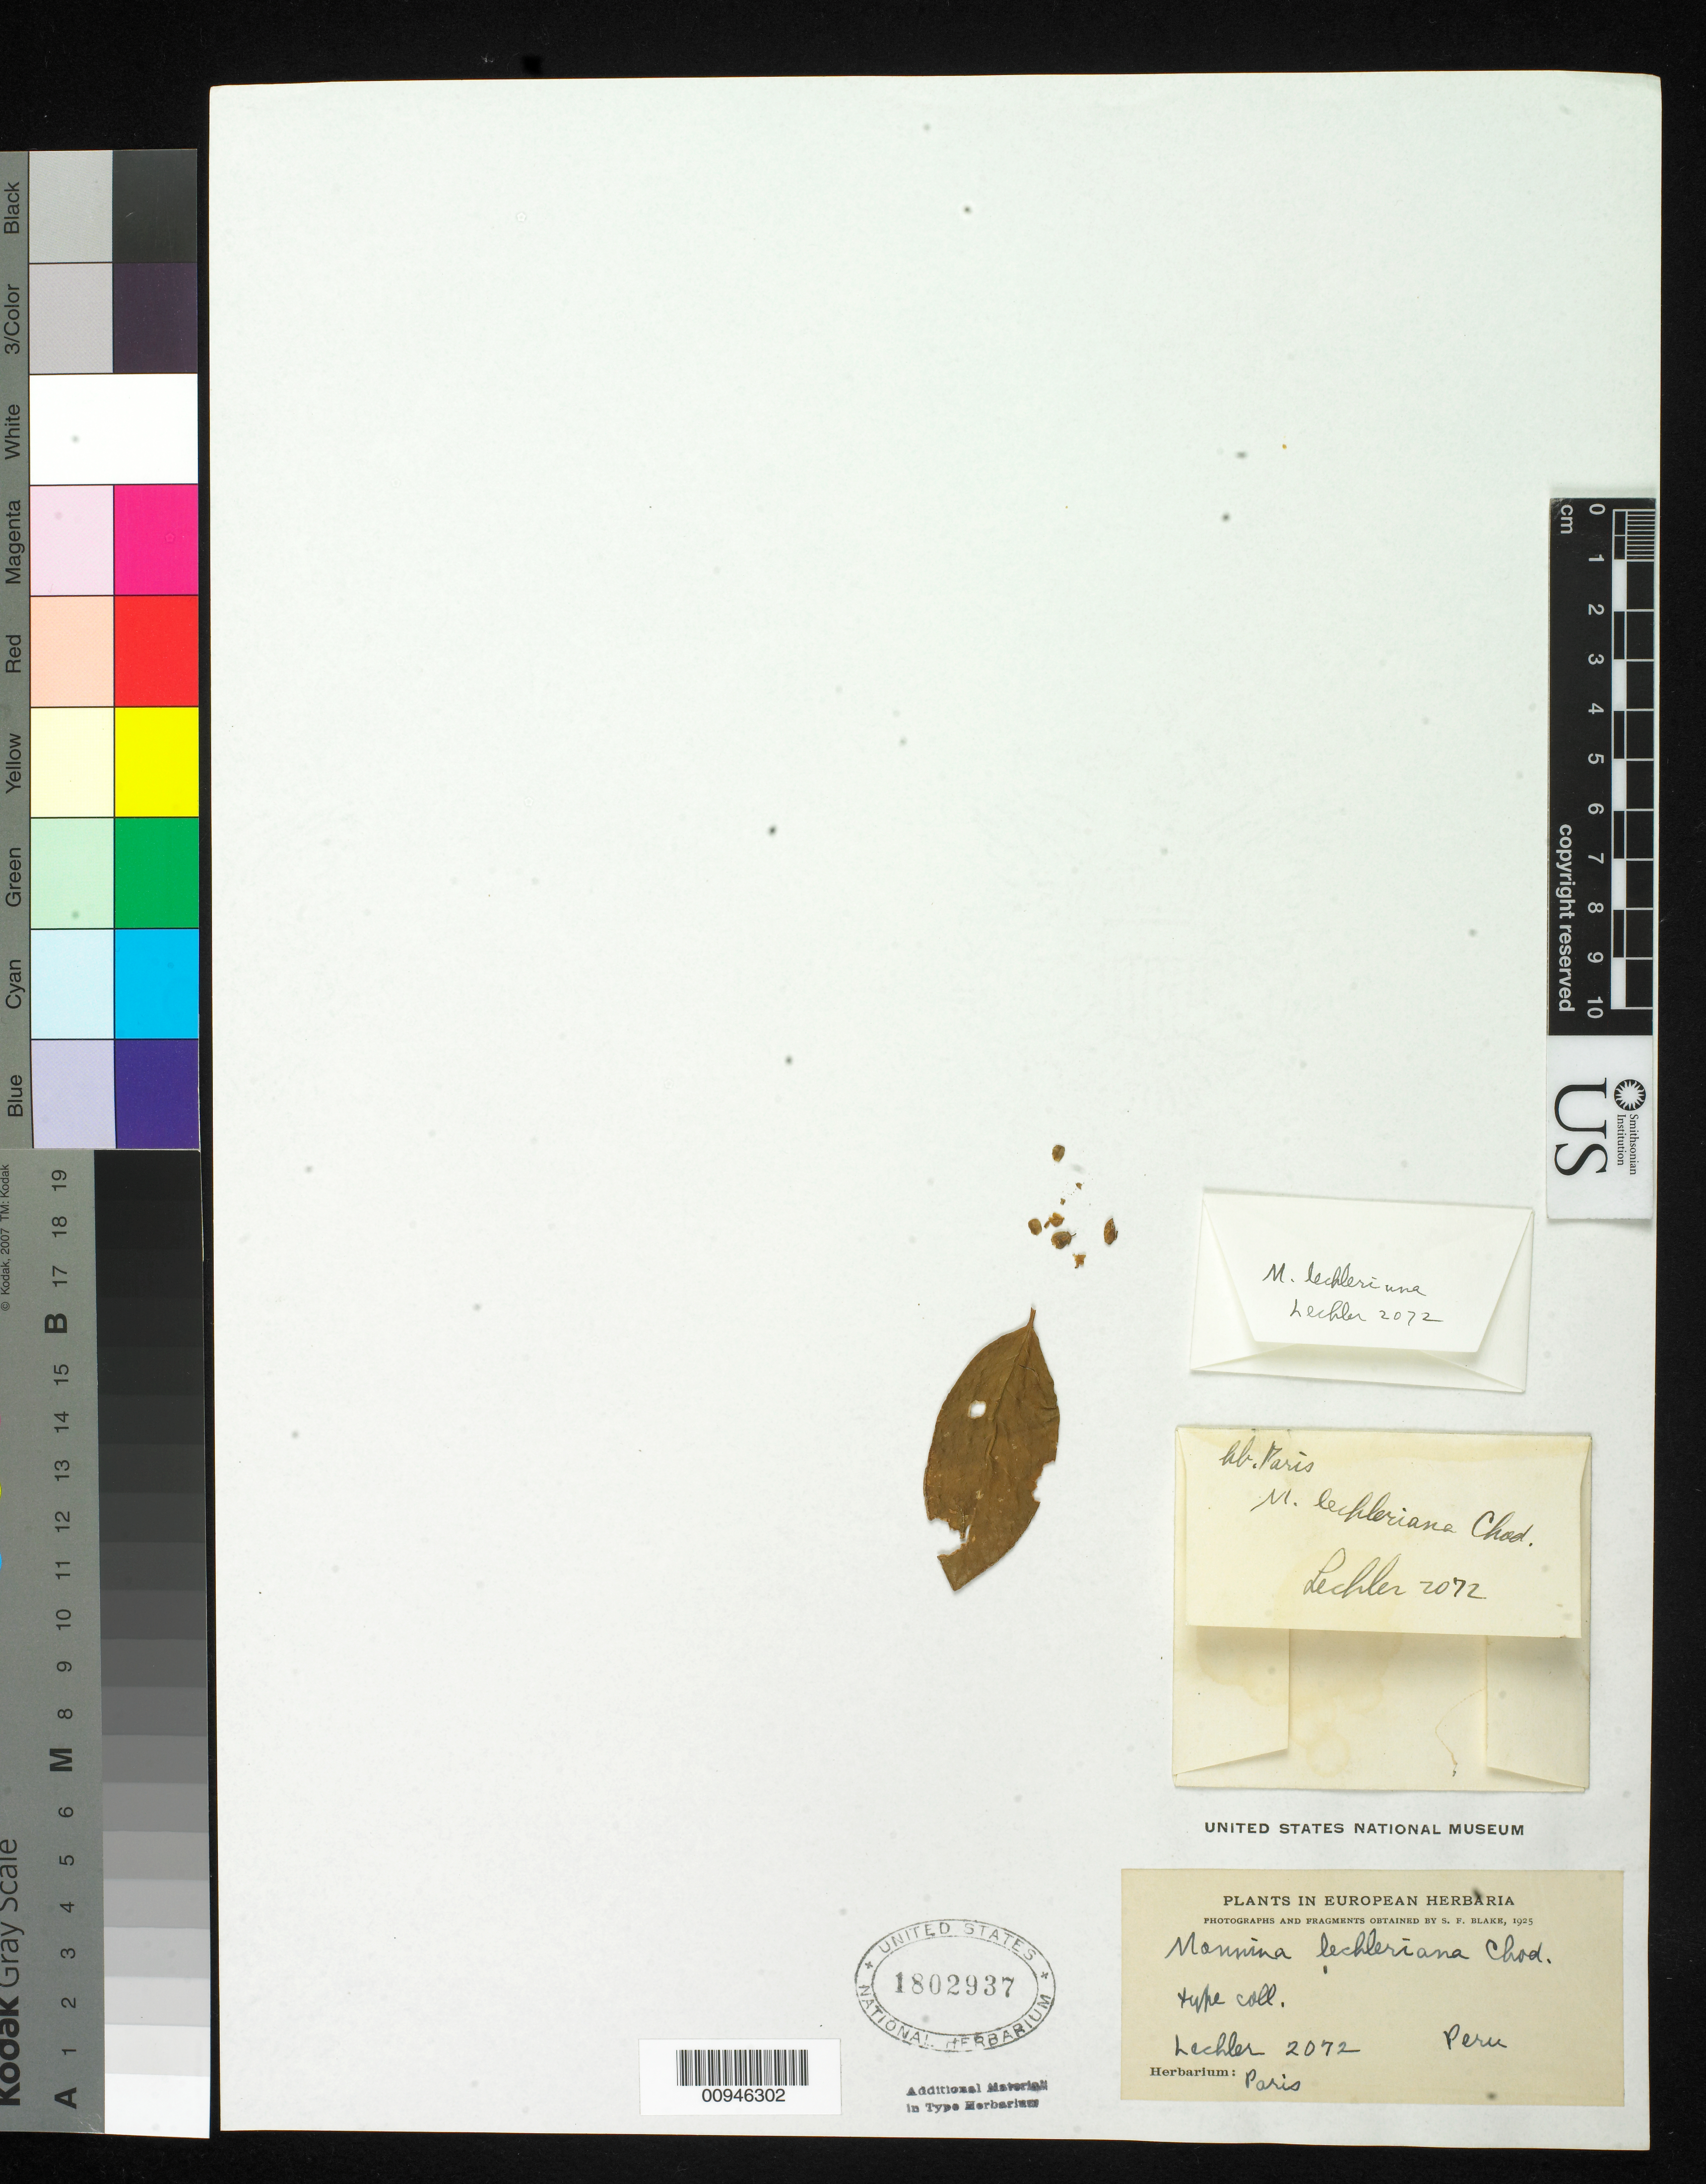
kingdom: Plantae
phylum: Tracheophyta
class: Magnoliopsida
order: Fabales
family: Polygalaceae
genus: Monnina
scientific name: Monnina lechleriana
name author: Chodat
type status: Isotype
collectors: W. Lechler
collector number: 2072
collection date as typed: Jun 1854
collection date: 1854-06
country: Peru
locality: near Tabina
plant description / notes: Fragmentary material of type specimen ex herb. Paris.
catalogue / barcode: US 1802937